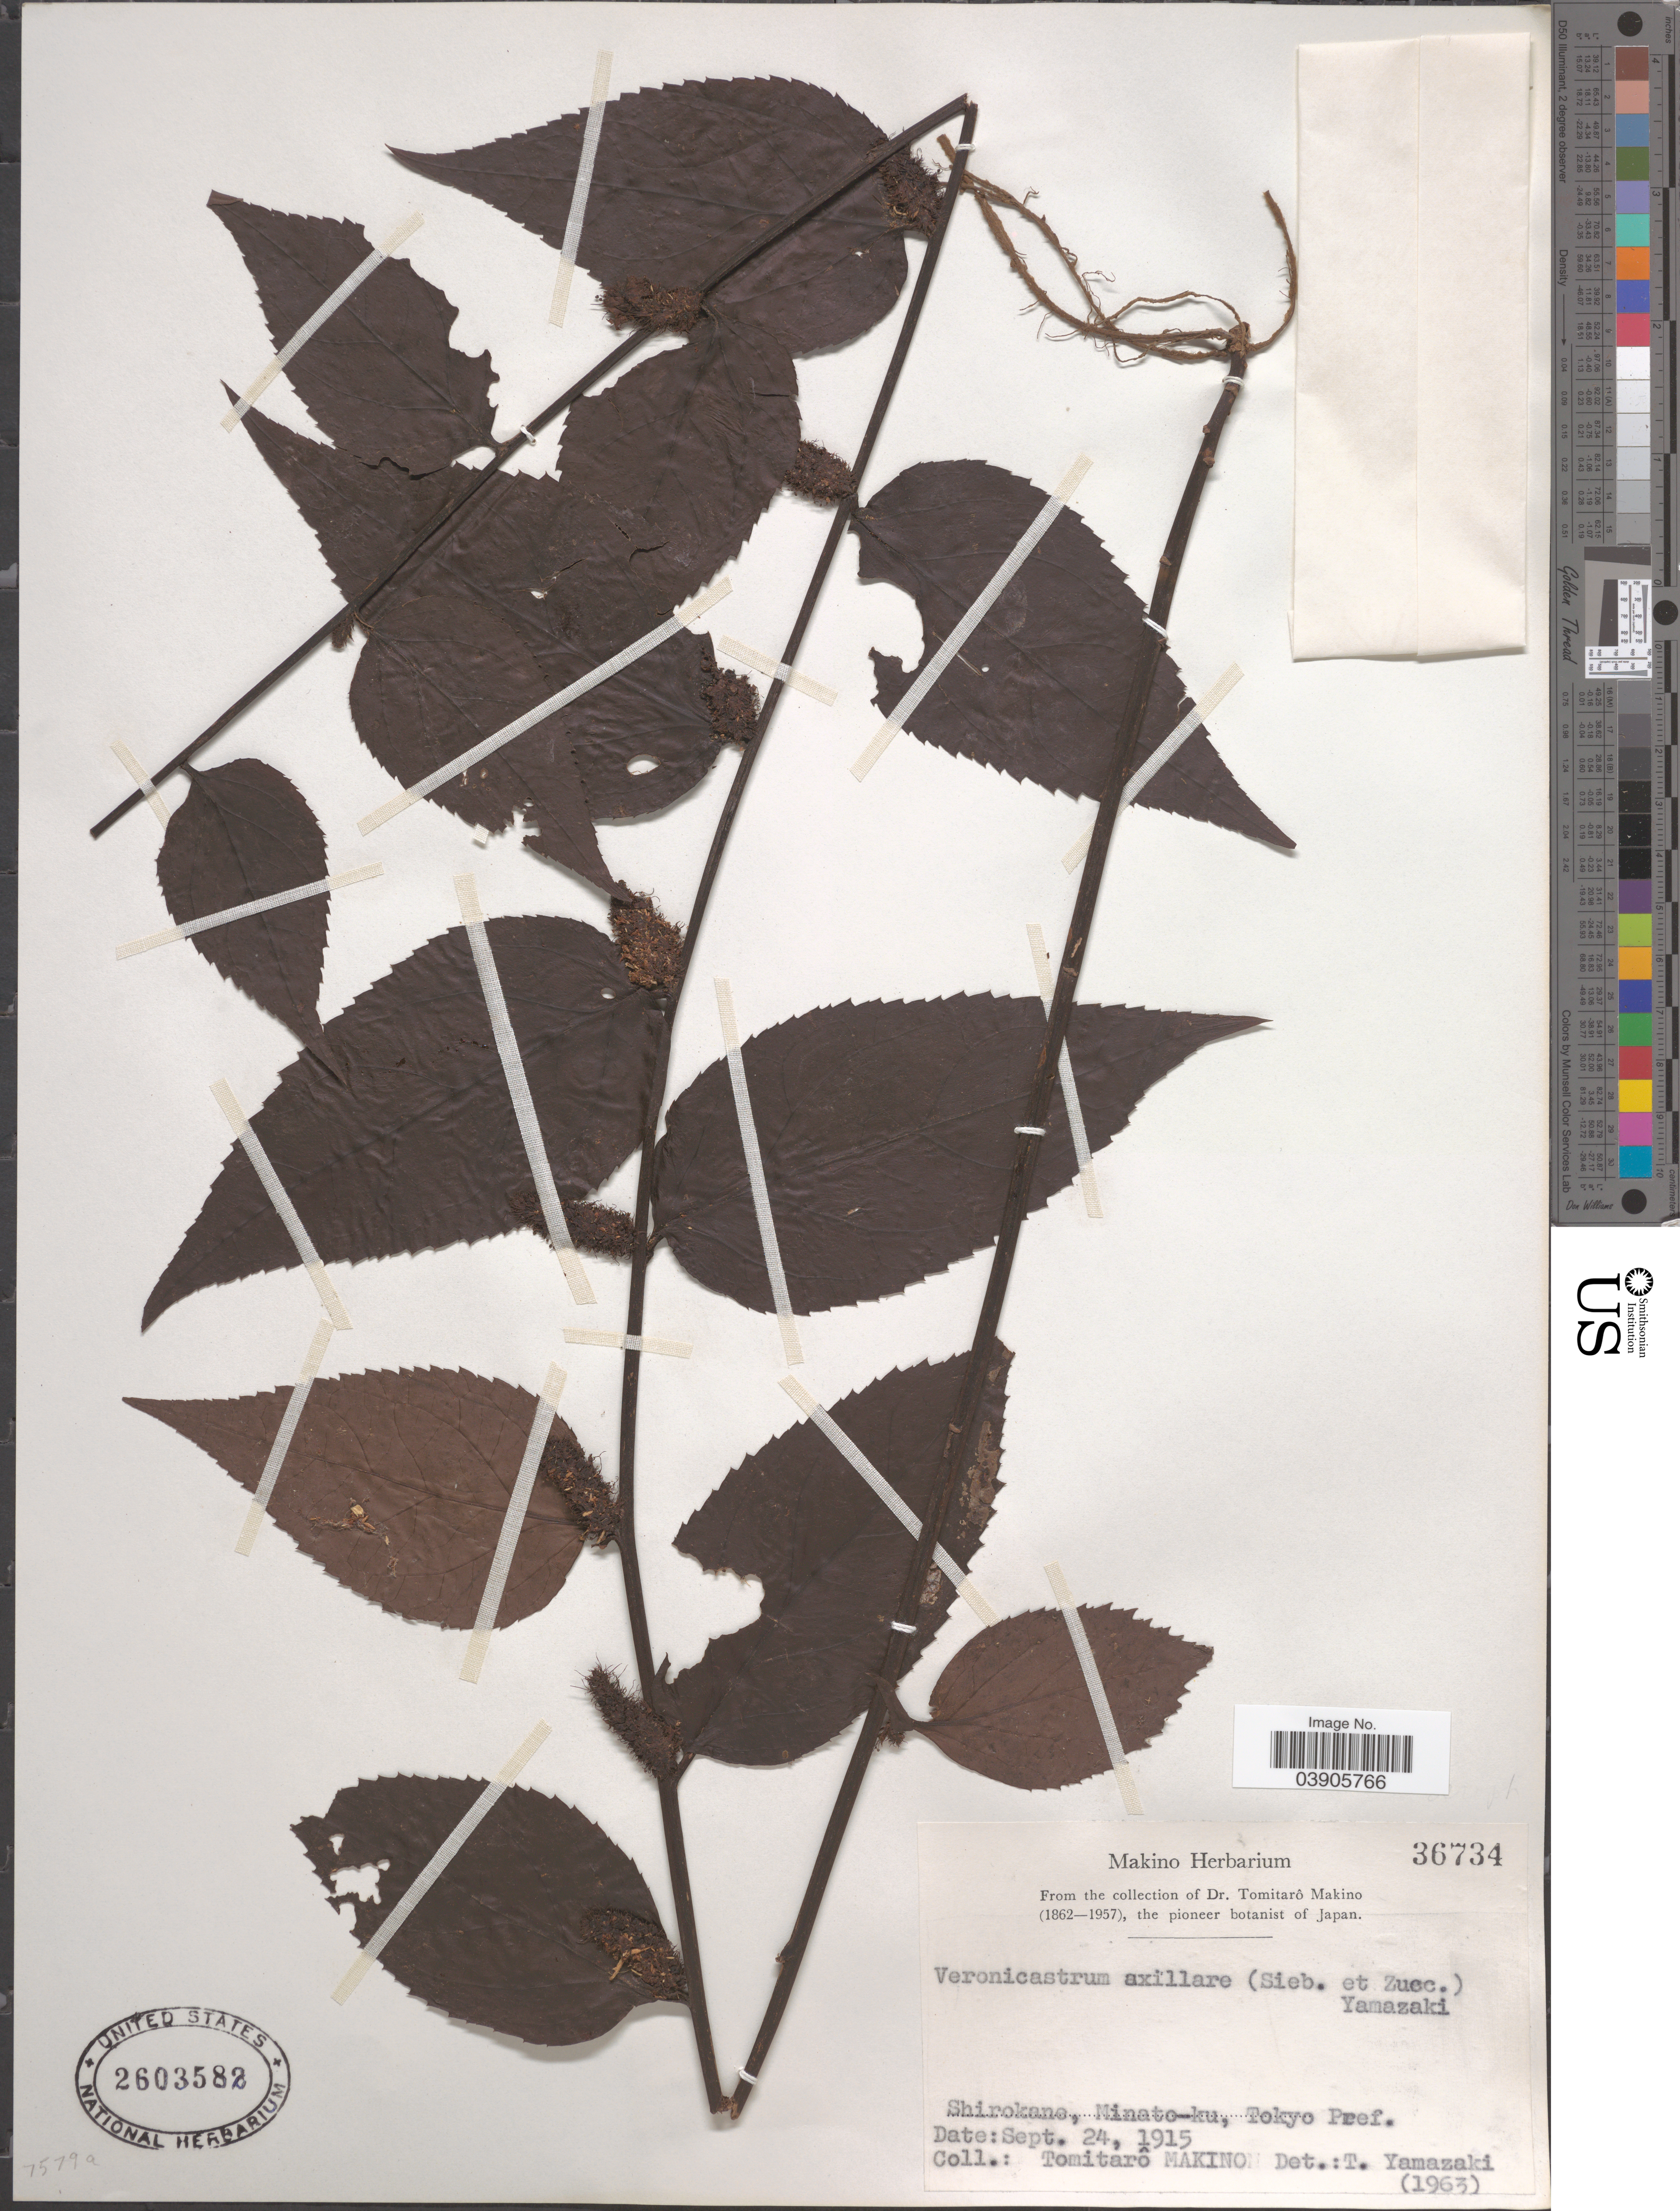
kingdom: Plantae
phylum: Tracheophyta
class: Magnoliopsida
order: Lamiales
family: Plantaginaceae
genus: Veronicastrum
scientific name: Veronicastrum axillare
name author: (Siebold & Zucc.) T. Yamaz.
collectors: T. Makino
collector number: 36734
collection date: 1915-09-24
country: Japan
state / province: Tokyo, Federal City of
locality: Shirokane, Minato-ku, Tokyo Pref.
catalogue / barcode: US 2603582